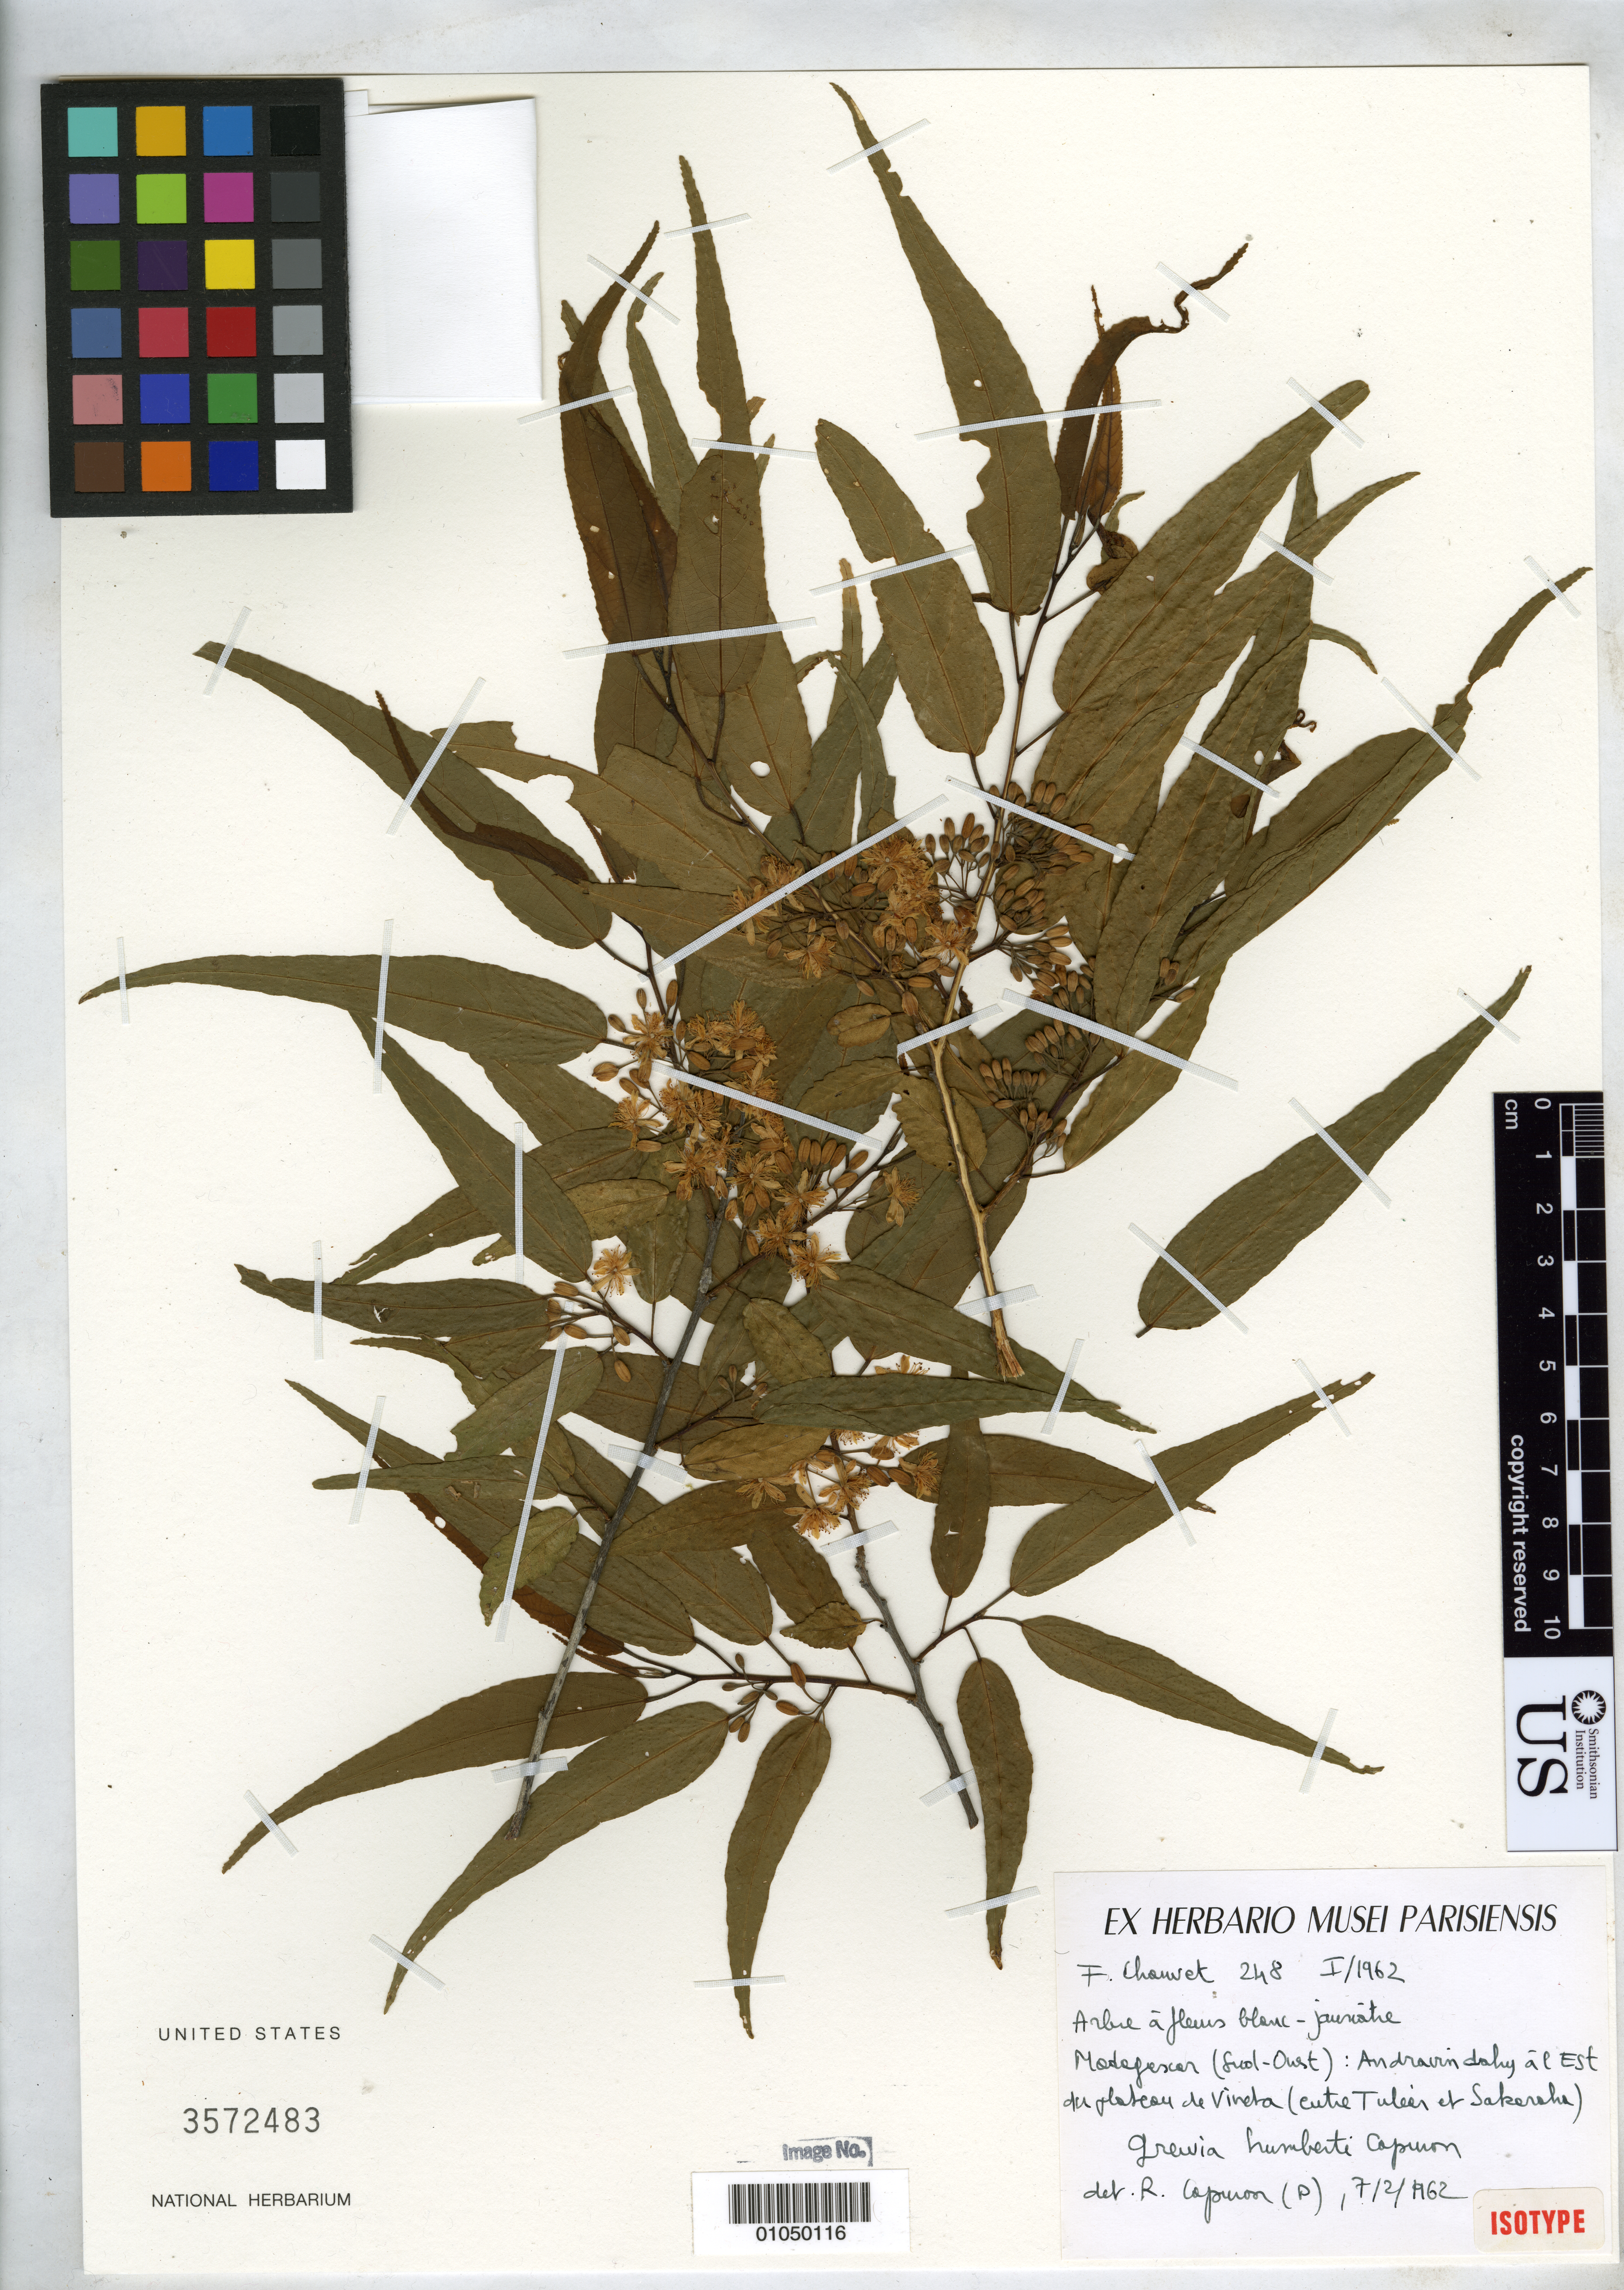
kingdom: Plantae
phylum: Tracheophyta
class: Magnoliopsida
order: Malvales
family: Malvaceae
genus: Grewia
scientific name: Grewia humbertii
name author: Capuron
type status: Isotype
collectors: F. Chauvet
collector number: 248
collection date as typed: Jan 1962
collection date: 1962-01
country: Madagascar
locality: Sud-Ouest: Andravindahy à l'Est du plateau de Vineta (entre Tulear et Sakahara).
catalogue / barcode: US 3572483